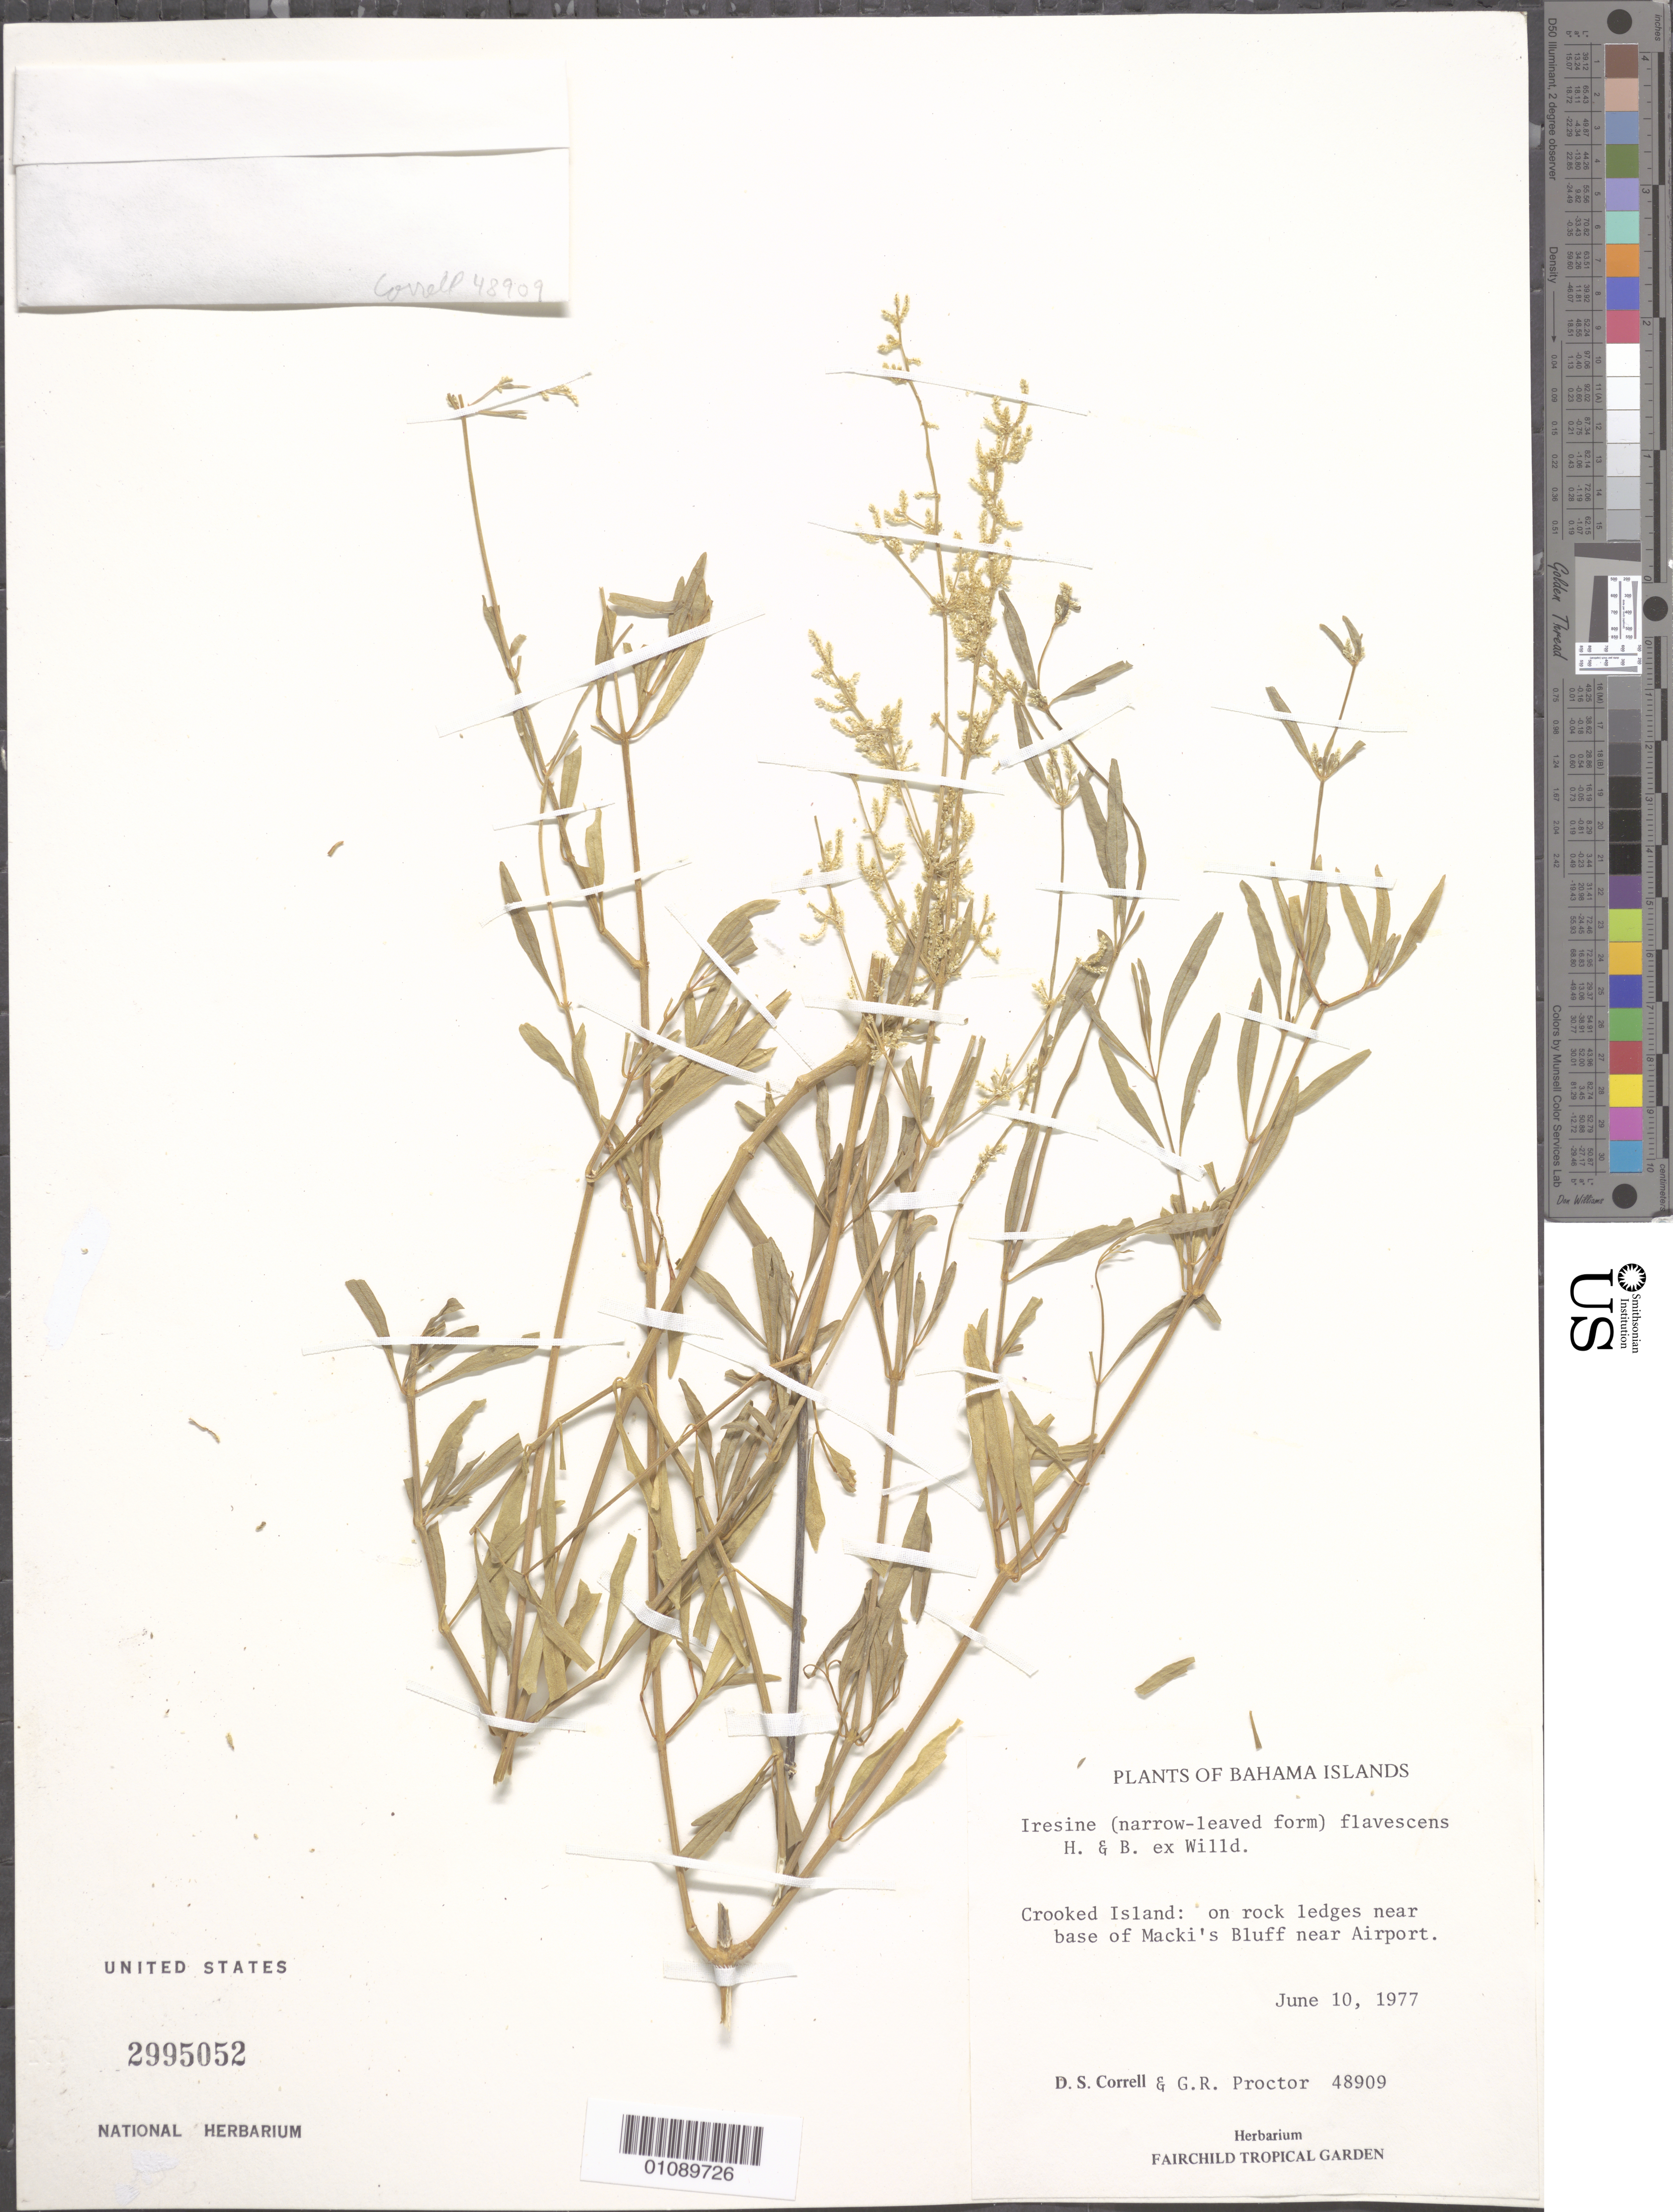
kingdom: Plantae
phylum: Tracheophyta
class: Magnoliopsida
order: Caryophyllales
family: Amaranthaceae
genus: Iresine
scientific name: Iresine flavescens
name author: Humb. & Bonpl. ex Willd.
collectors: D. S. Correll & G. R. Proctor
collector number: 48909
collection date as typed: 10 Jun 1977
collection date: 1977-06-10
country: Bahamas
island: Crooked I.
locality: Crooked Island: Near base of Macki's Bluff near Airport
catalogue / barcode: US 2995052